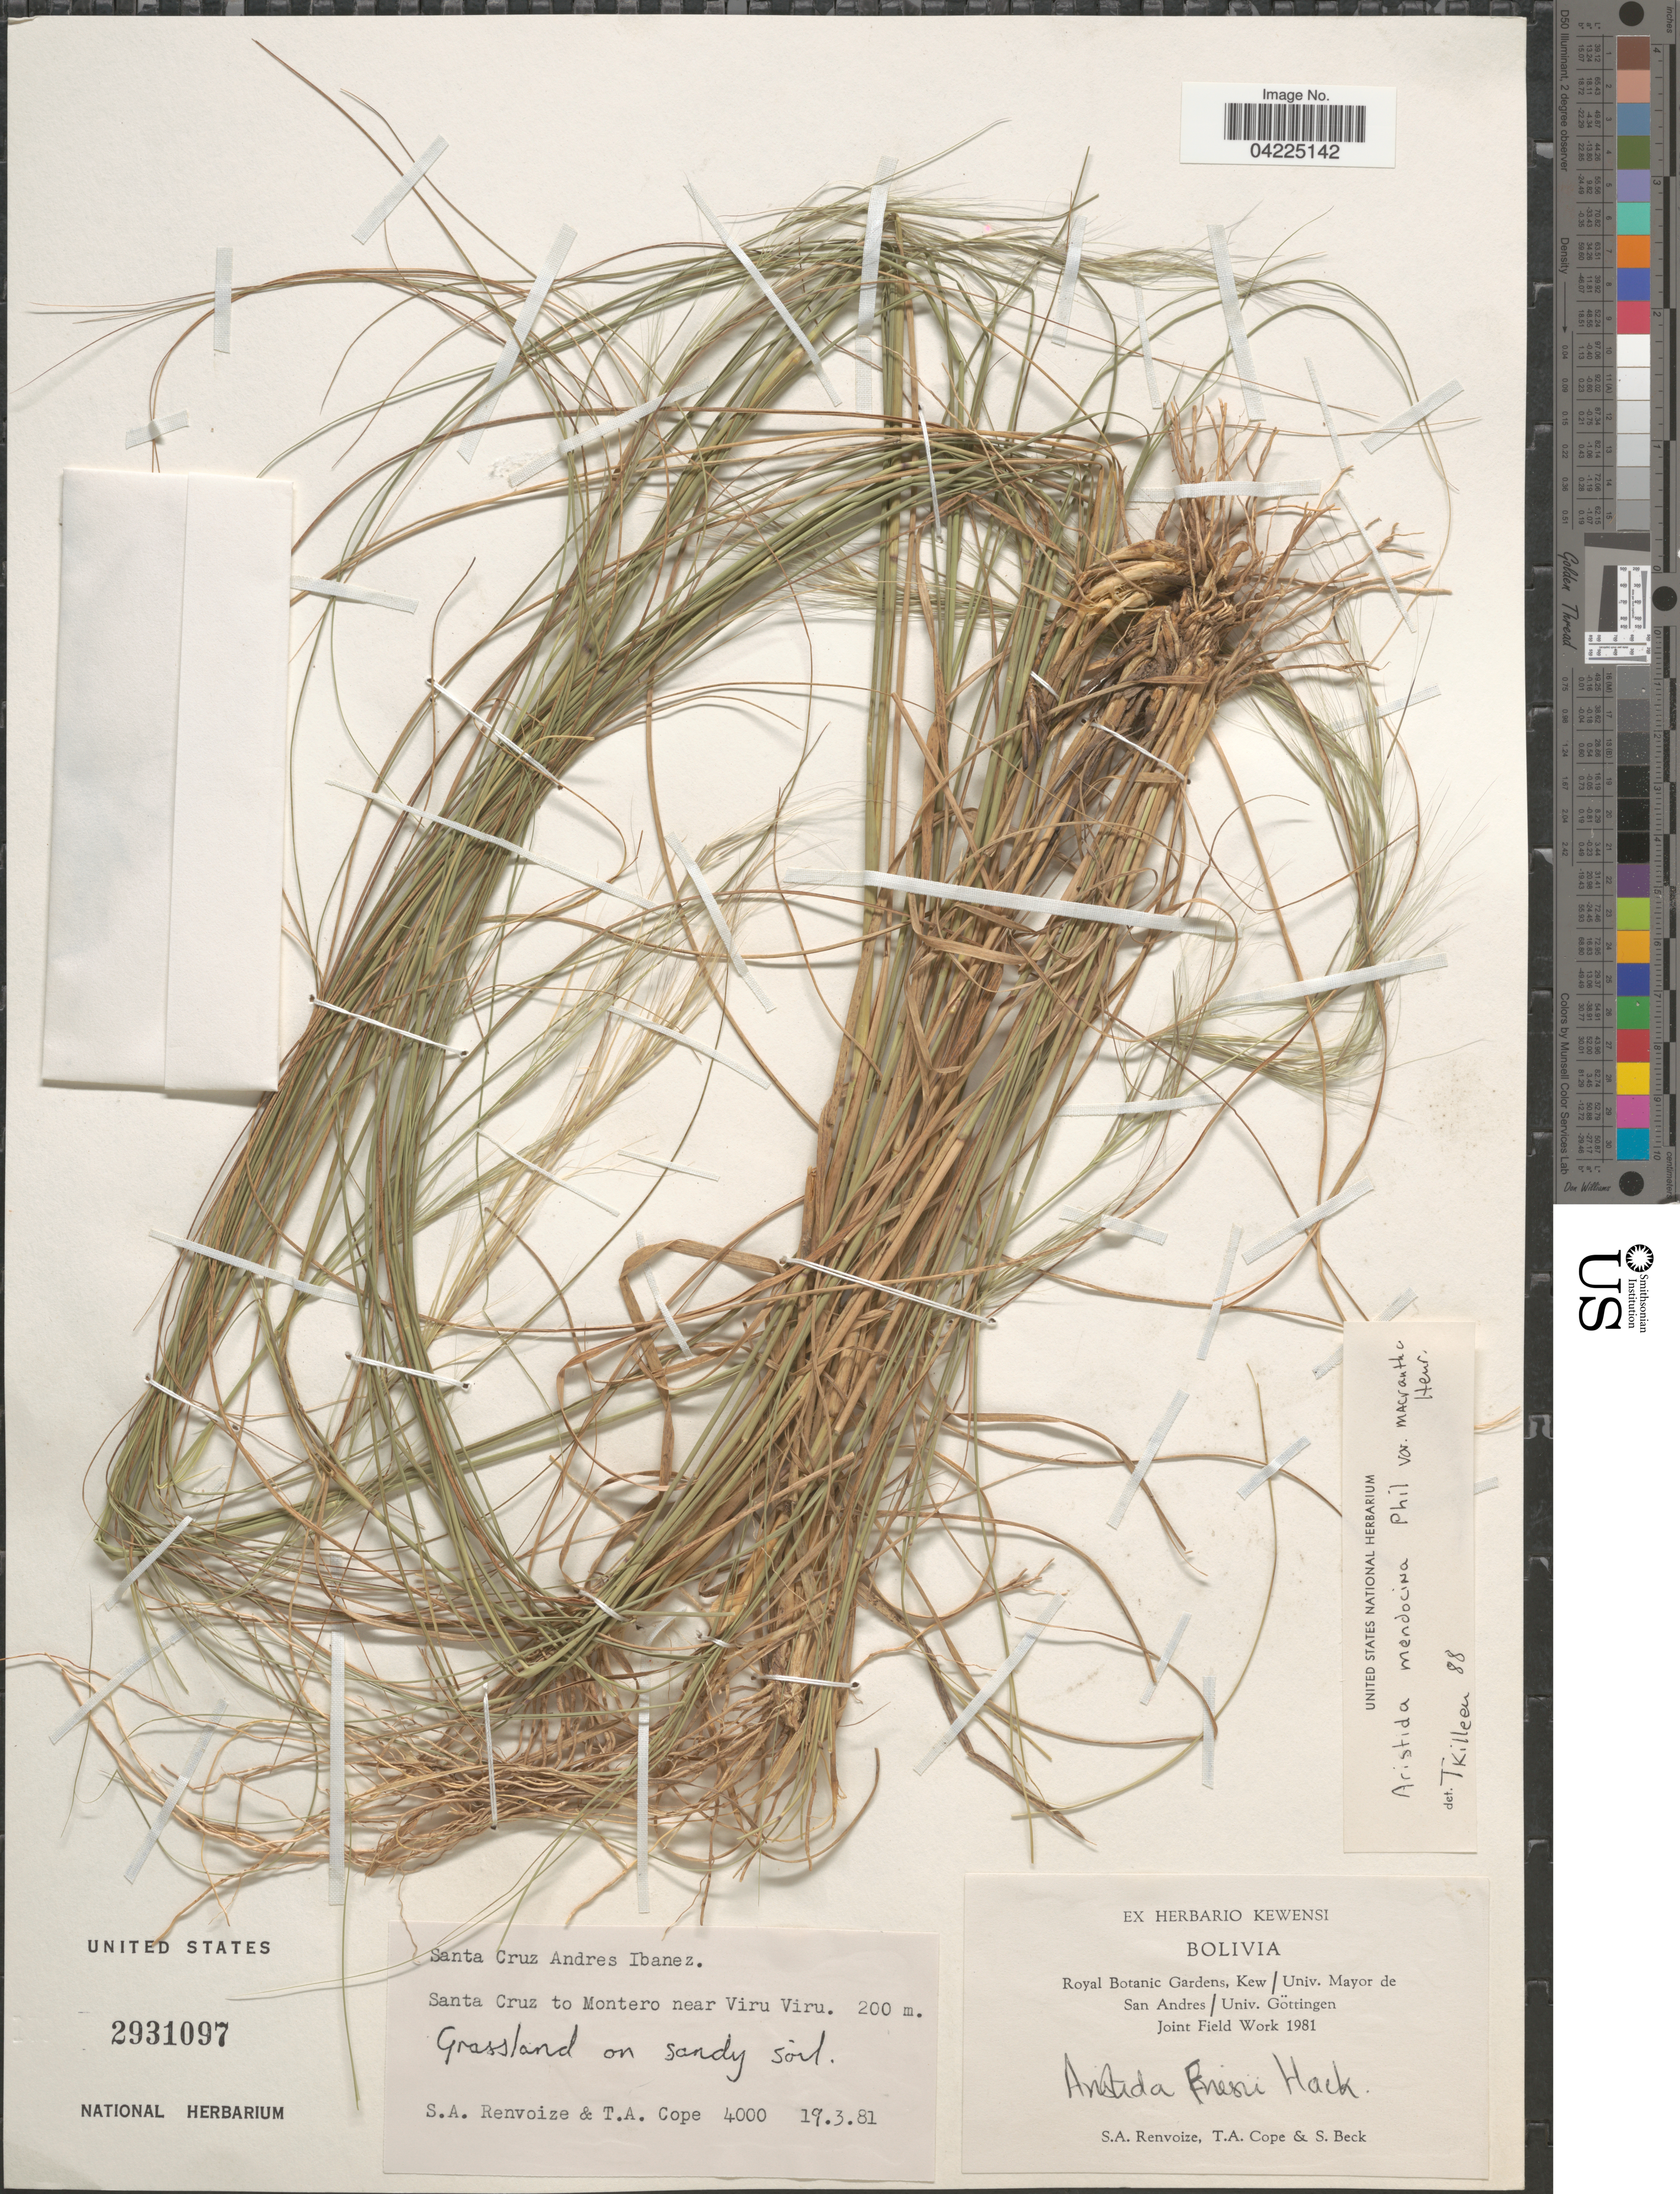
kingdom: Plantae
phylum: Tracheophyta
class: Liliopsida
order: Poales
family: Poaceae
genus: Aristida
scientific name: Aristida mendocina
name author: Phil.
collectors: S. A. Renvoize & T. A. Cope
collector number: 4000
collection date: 1981-03-19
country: Bolivia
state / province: Santa Cruz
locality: Santa Cruz Andres Ibanez. Santa Cruz to Montero near Viru Viru.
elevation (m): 200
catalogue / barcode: US 2931097